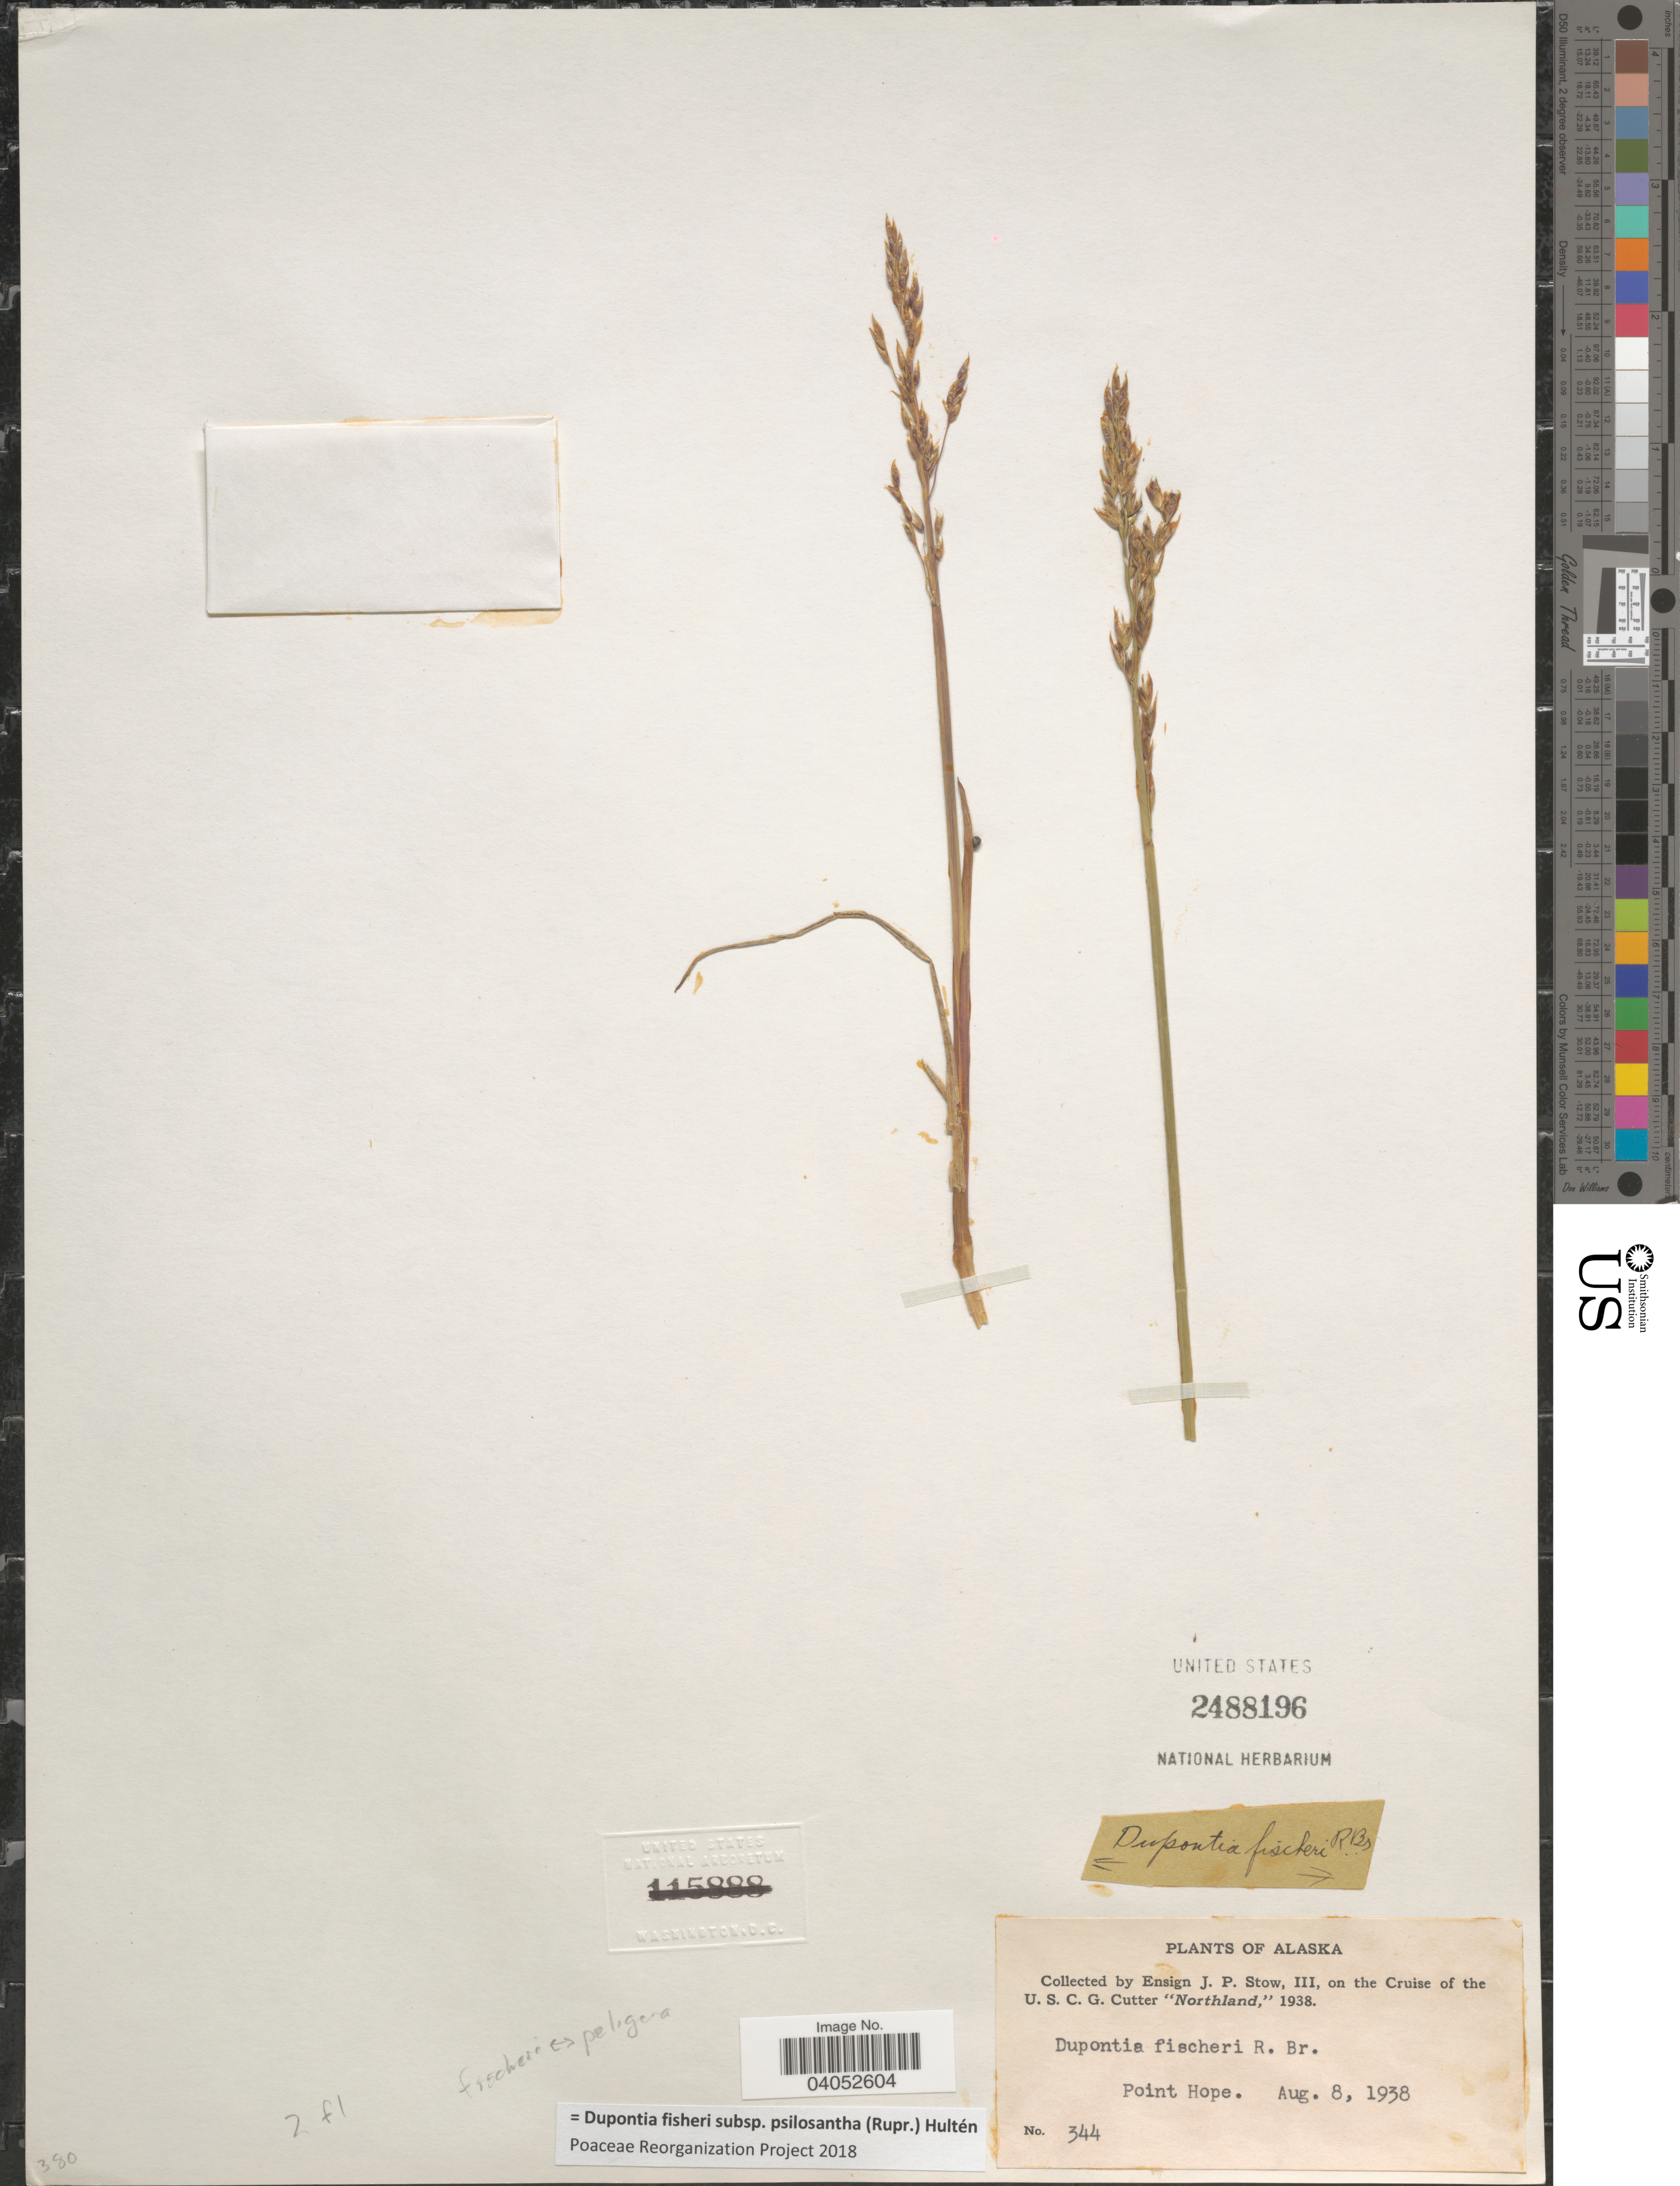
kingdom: Plantae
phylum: Tracheophyta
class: Liliopsida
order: Poales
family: Poaceae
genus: Dupontia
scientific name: Dupontia fisheri subsp. psilosantha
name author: (Rupr.) Hultén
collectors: J. Stow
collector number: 344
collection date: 1938-08-08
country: United States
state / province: Alaska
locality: Point Hope.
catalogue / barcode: US 2488196